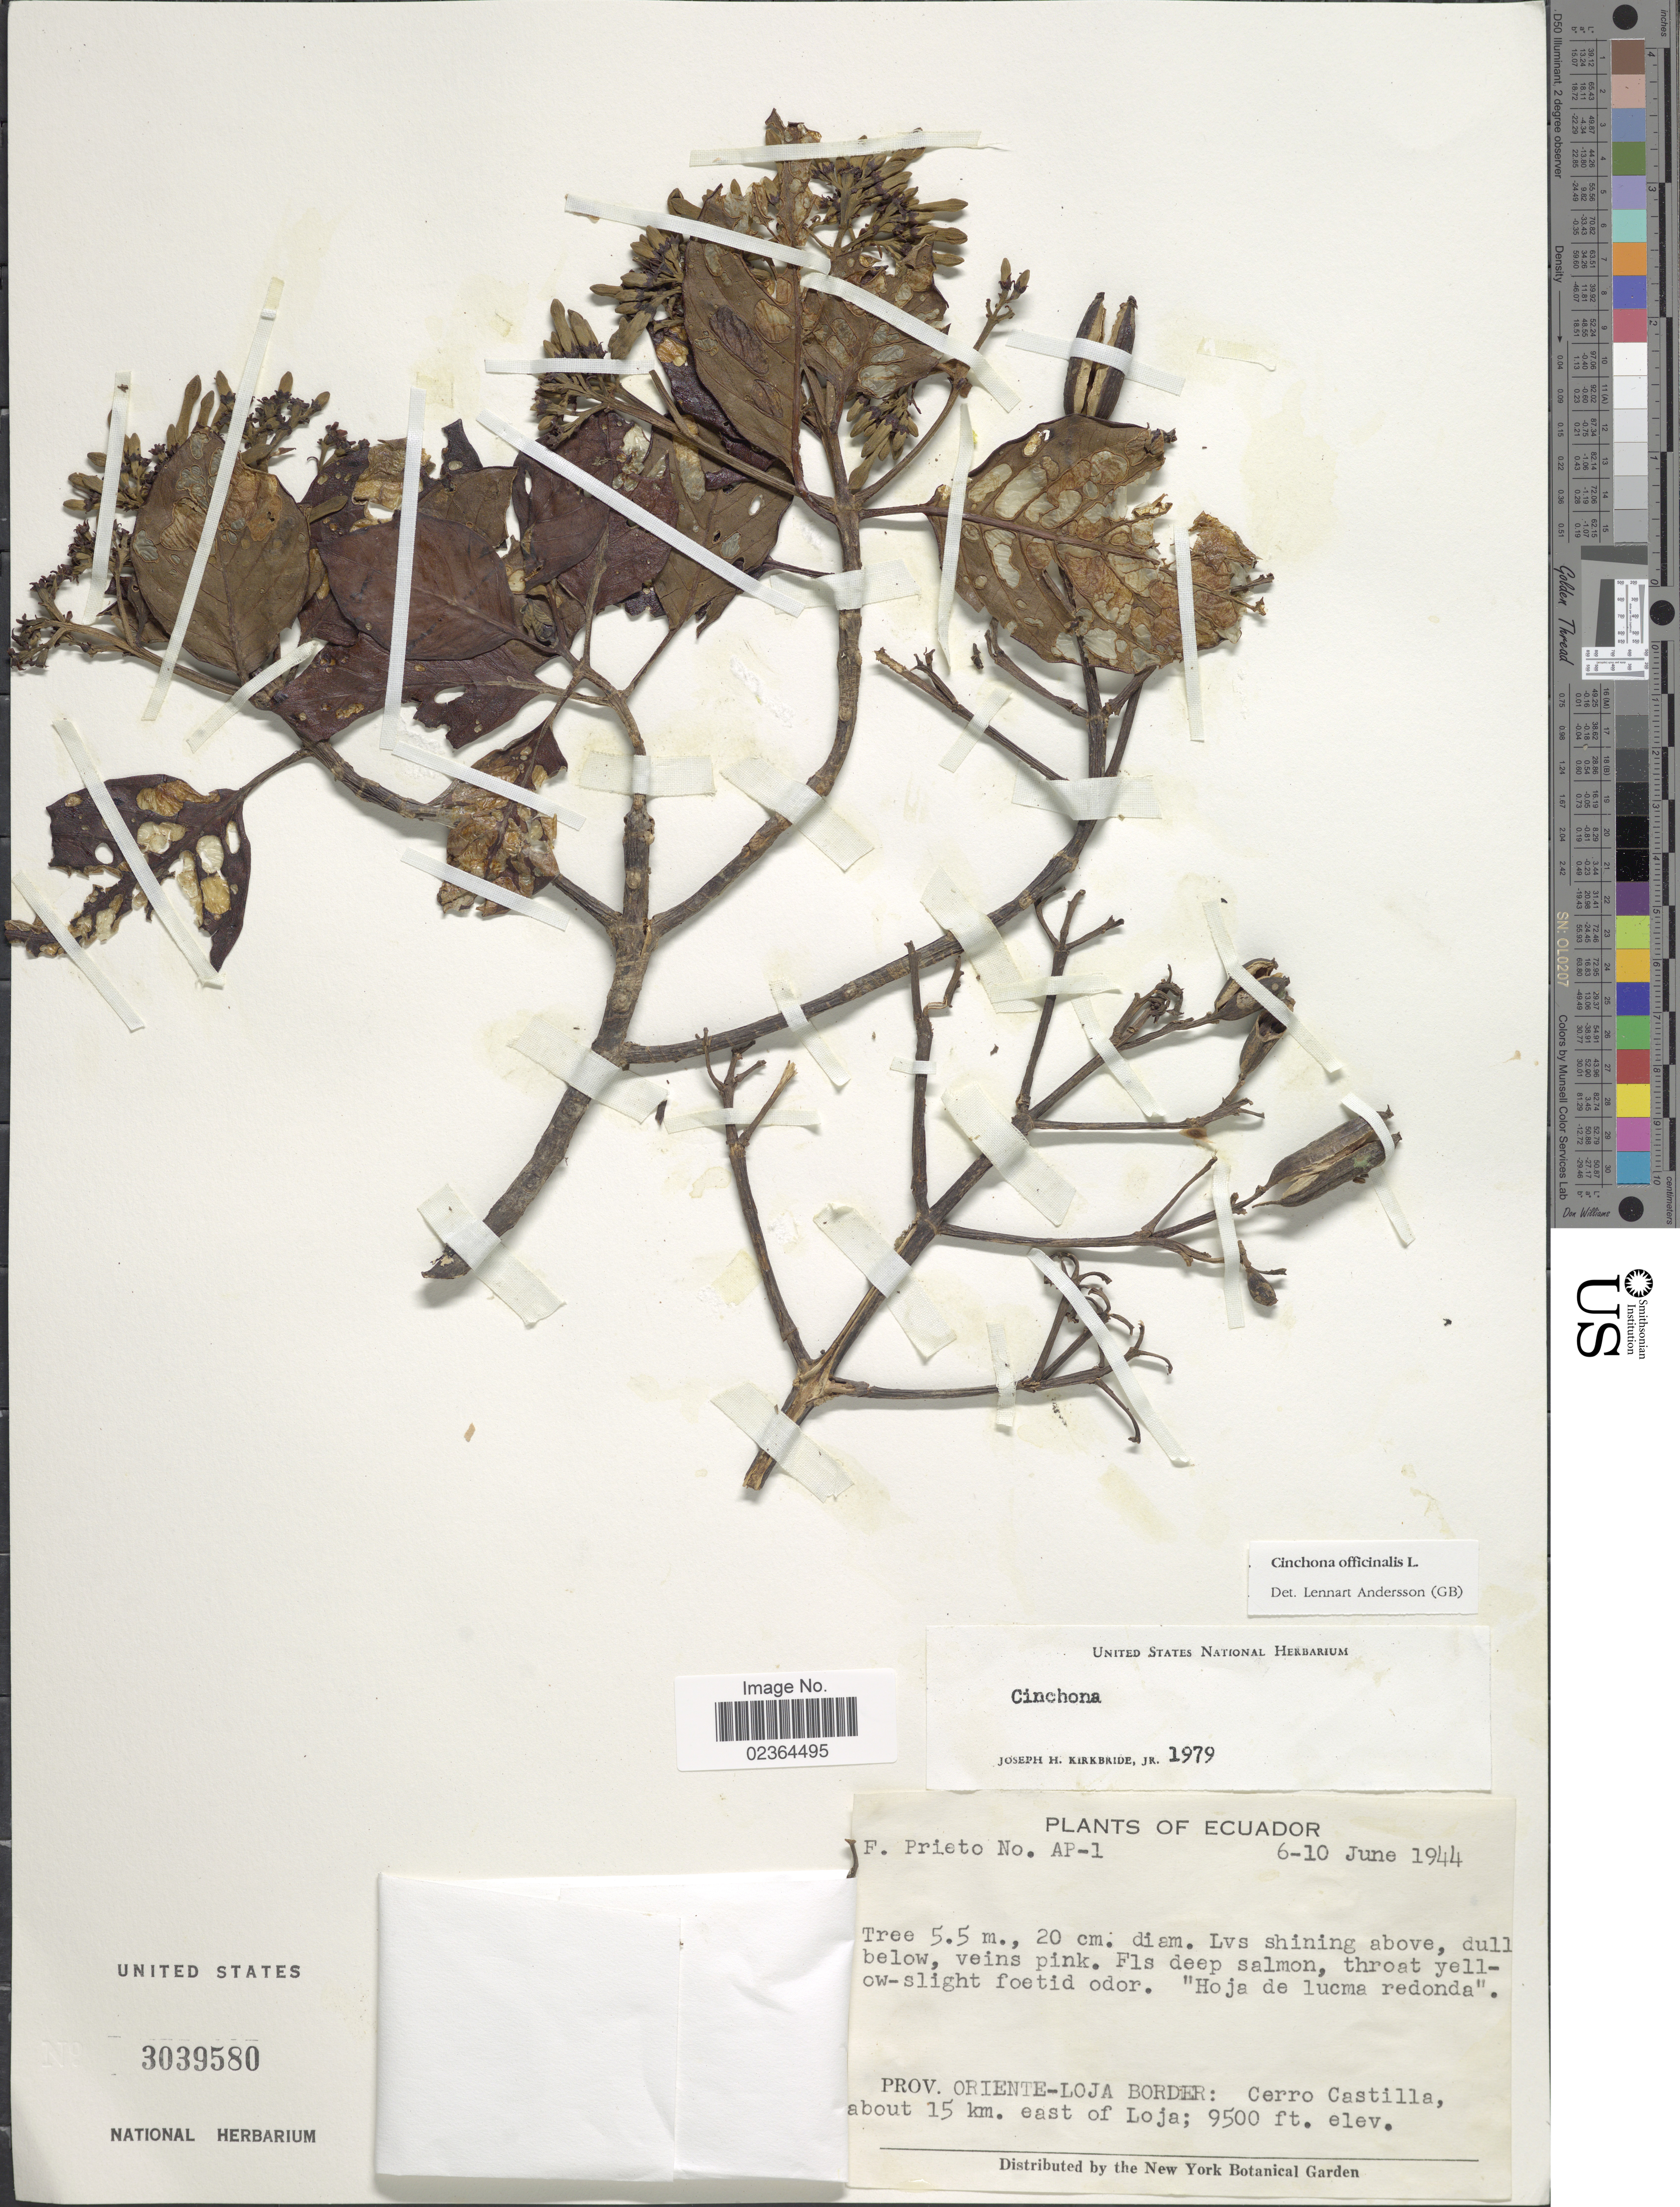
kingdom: Plantae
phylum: Tracheophyta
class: Magnoliopsida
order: Gentianales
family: Rubiaceae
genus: Cinchona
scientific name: Cinchona officinalis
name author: L.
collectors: F. Prieto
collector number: AP-1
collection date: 1944-06-06/1944-06-10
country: Ecuador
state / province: Loja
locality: Prov. Oriente-Loja Border: Cerro Castilla, about 15 km. east of Loja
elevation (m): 2896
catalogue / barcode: US 3039580